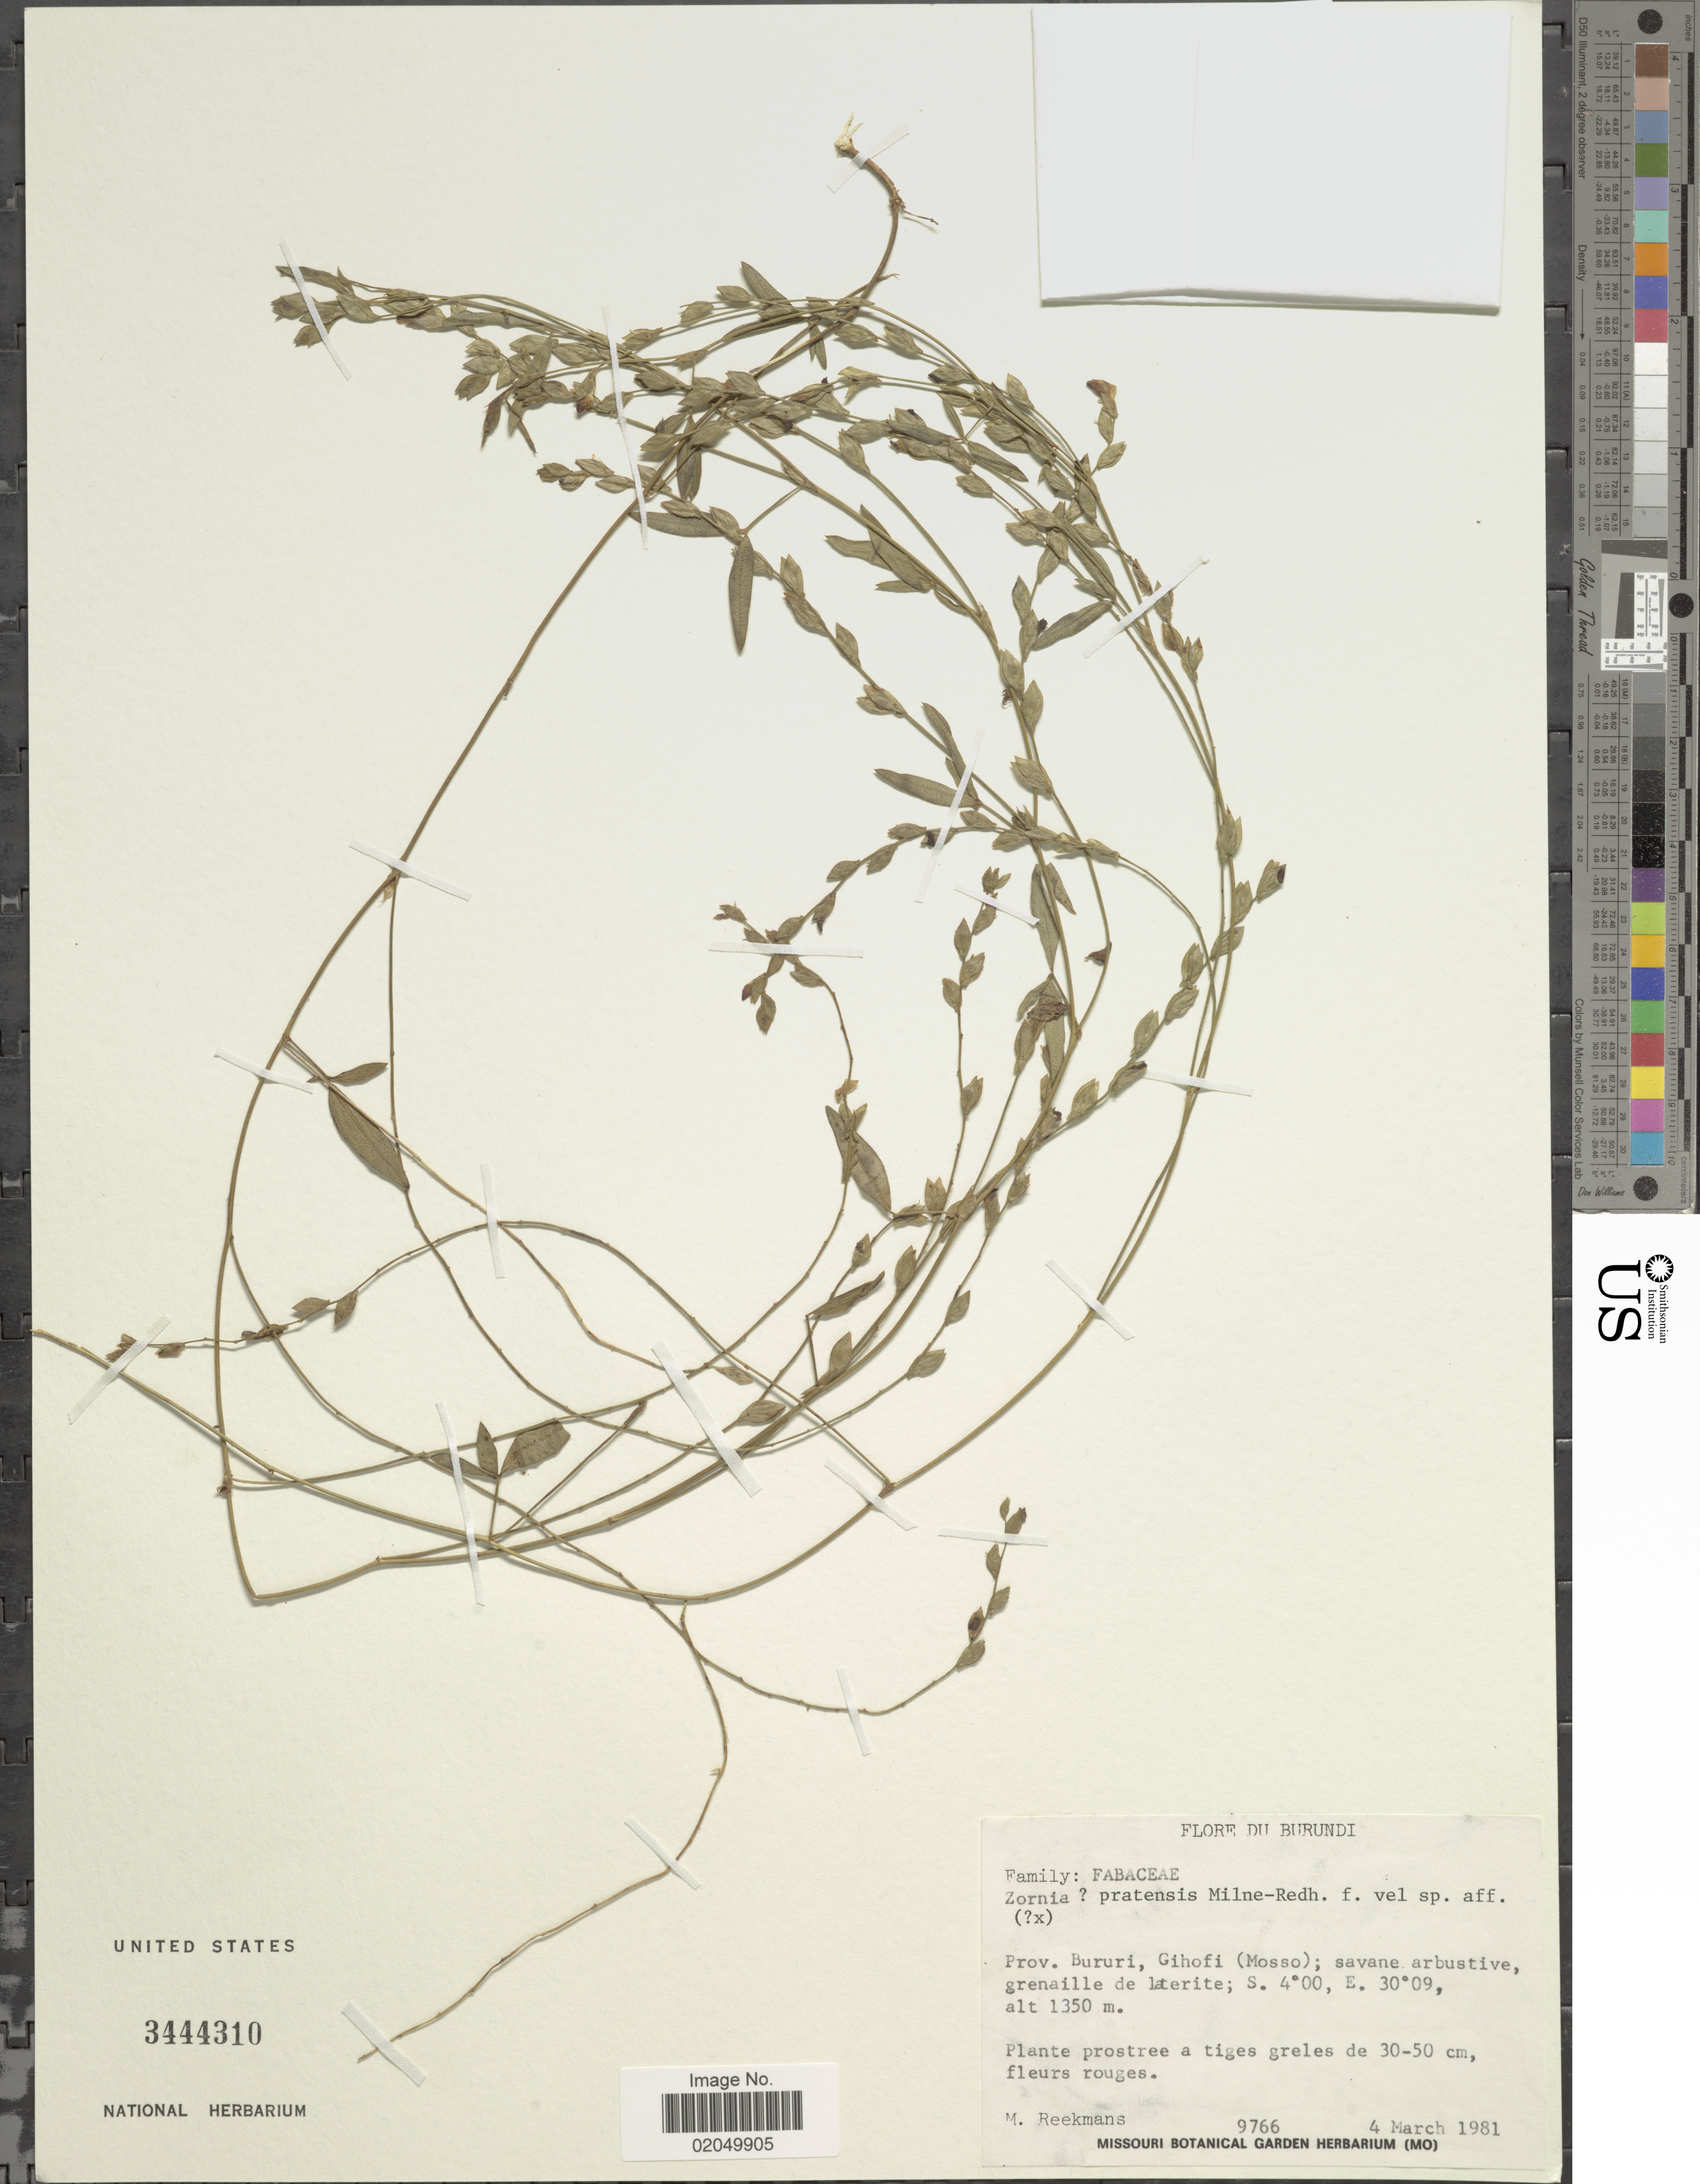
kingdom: Plantae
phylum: Tracheophyta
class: Magnoliopsida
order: Fabales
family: Fabaceae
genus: Zornia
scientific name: Zornia pratensis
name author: Milne-Redh.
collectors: M. Reekmans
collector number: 9766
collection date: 1981-03-04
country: Burundi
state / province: Bururi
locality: Gihofi (Mosso)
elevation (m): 1350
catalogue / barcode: US 3444310